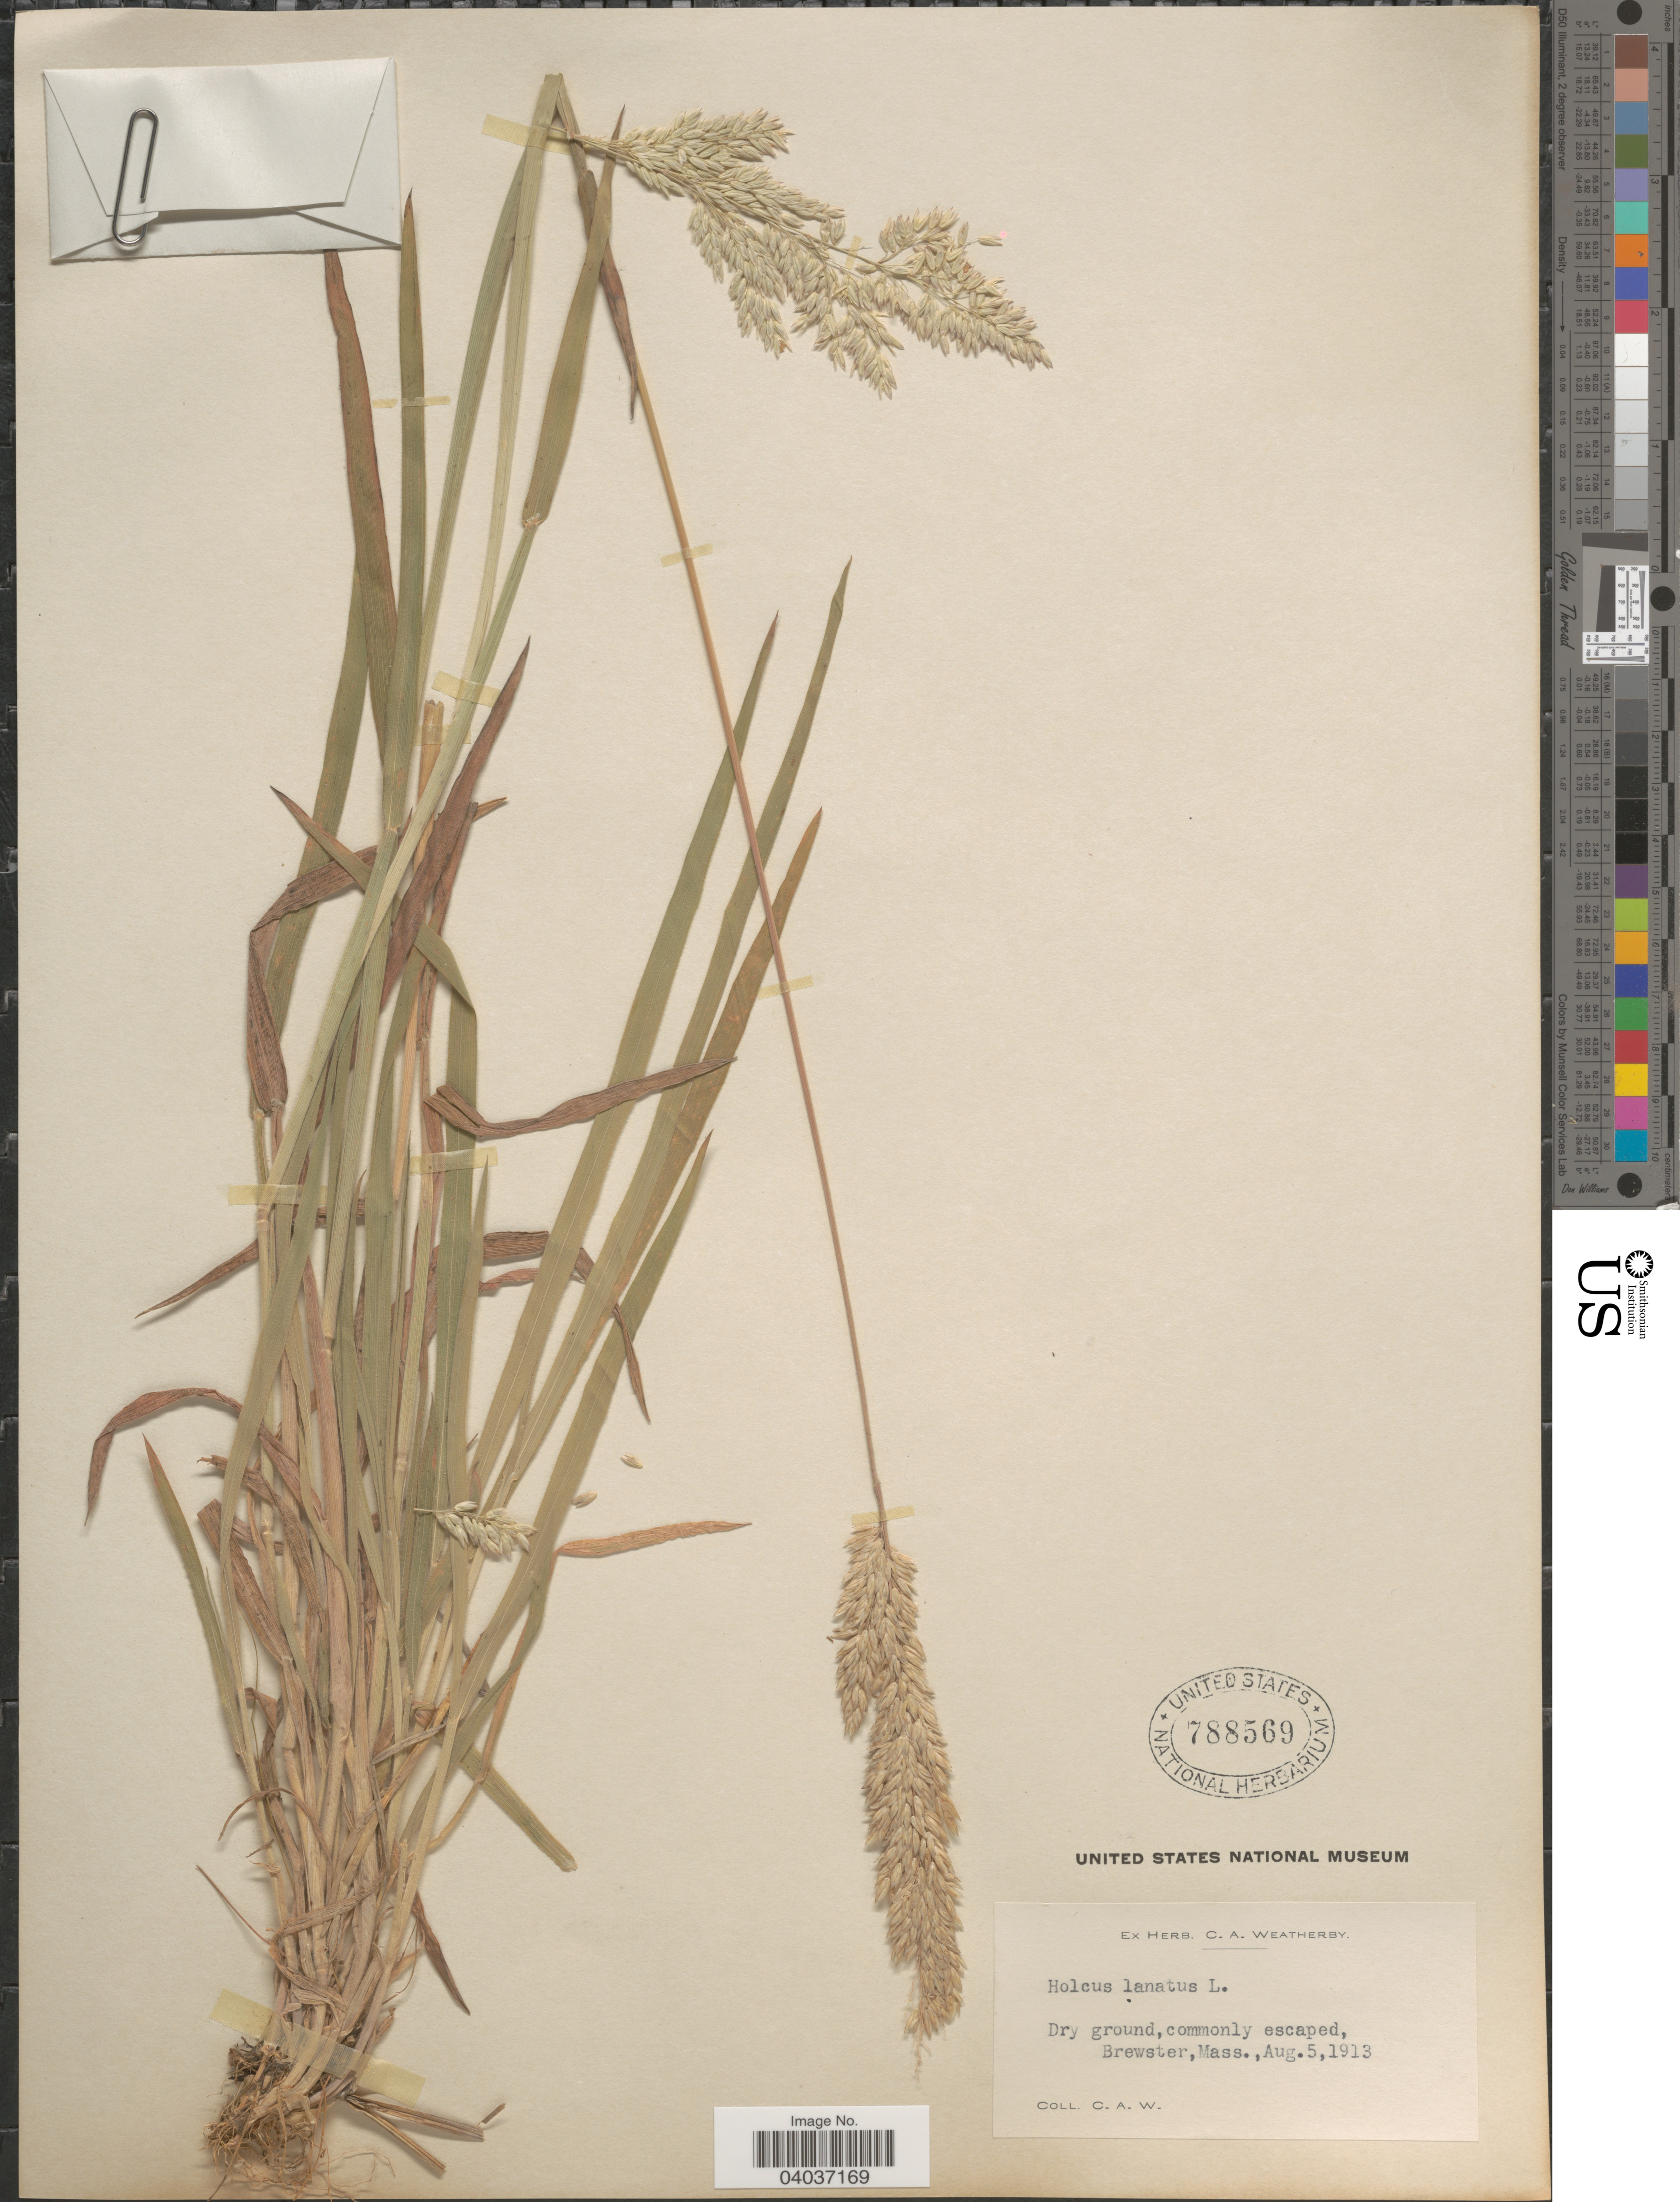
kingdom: Plantae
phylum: Tracheophyta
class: Liliopsida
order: Poales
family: Poaceae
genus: Holcus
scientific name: Holcus lanatus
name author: L.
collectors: C. A. Weatherby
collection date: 1913-08-05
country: United States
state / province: Massachusetts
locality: Brewster.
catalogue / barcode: US 788569